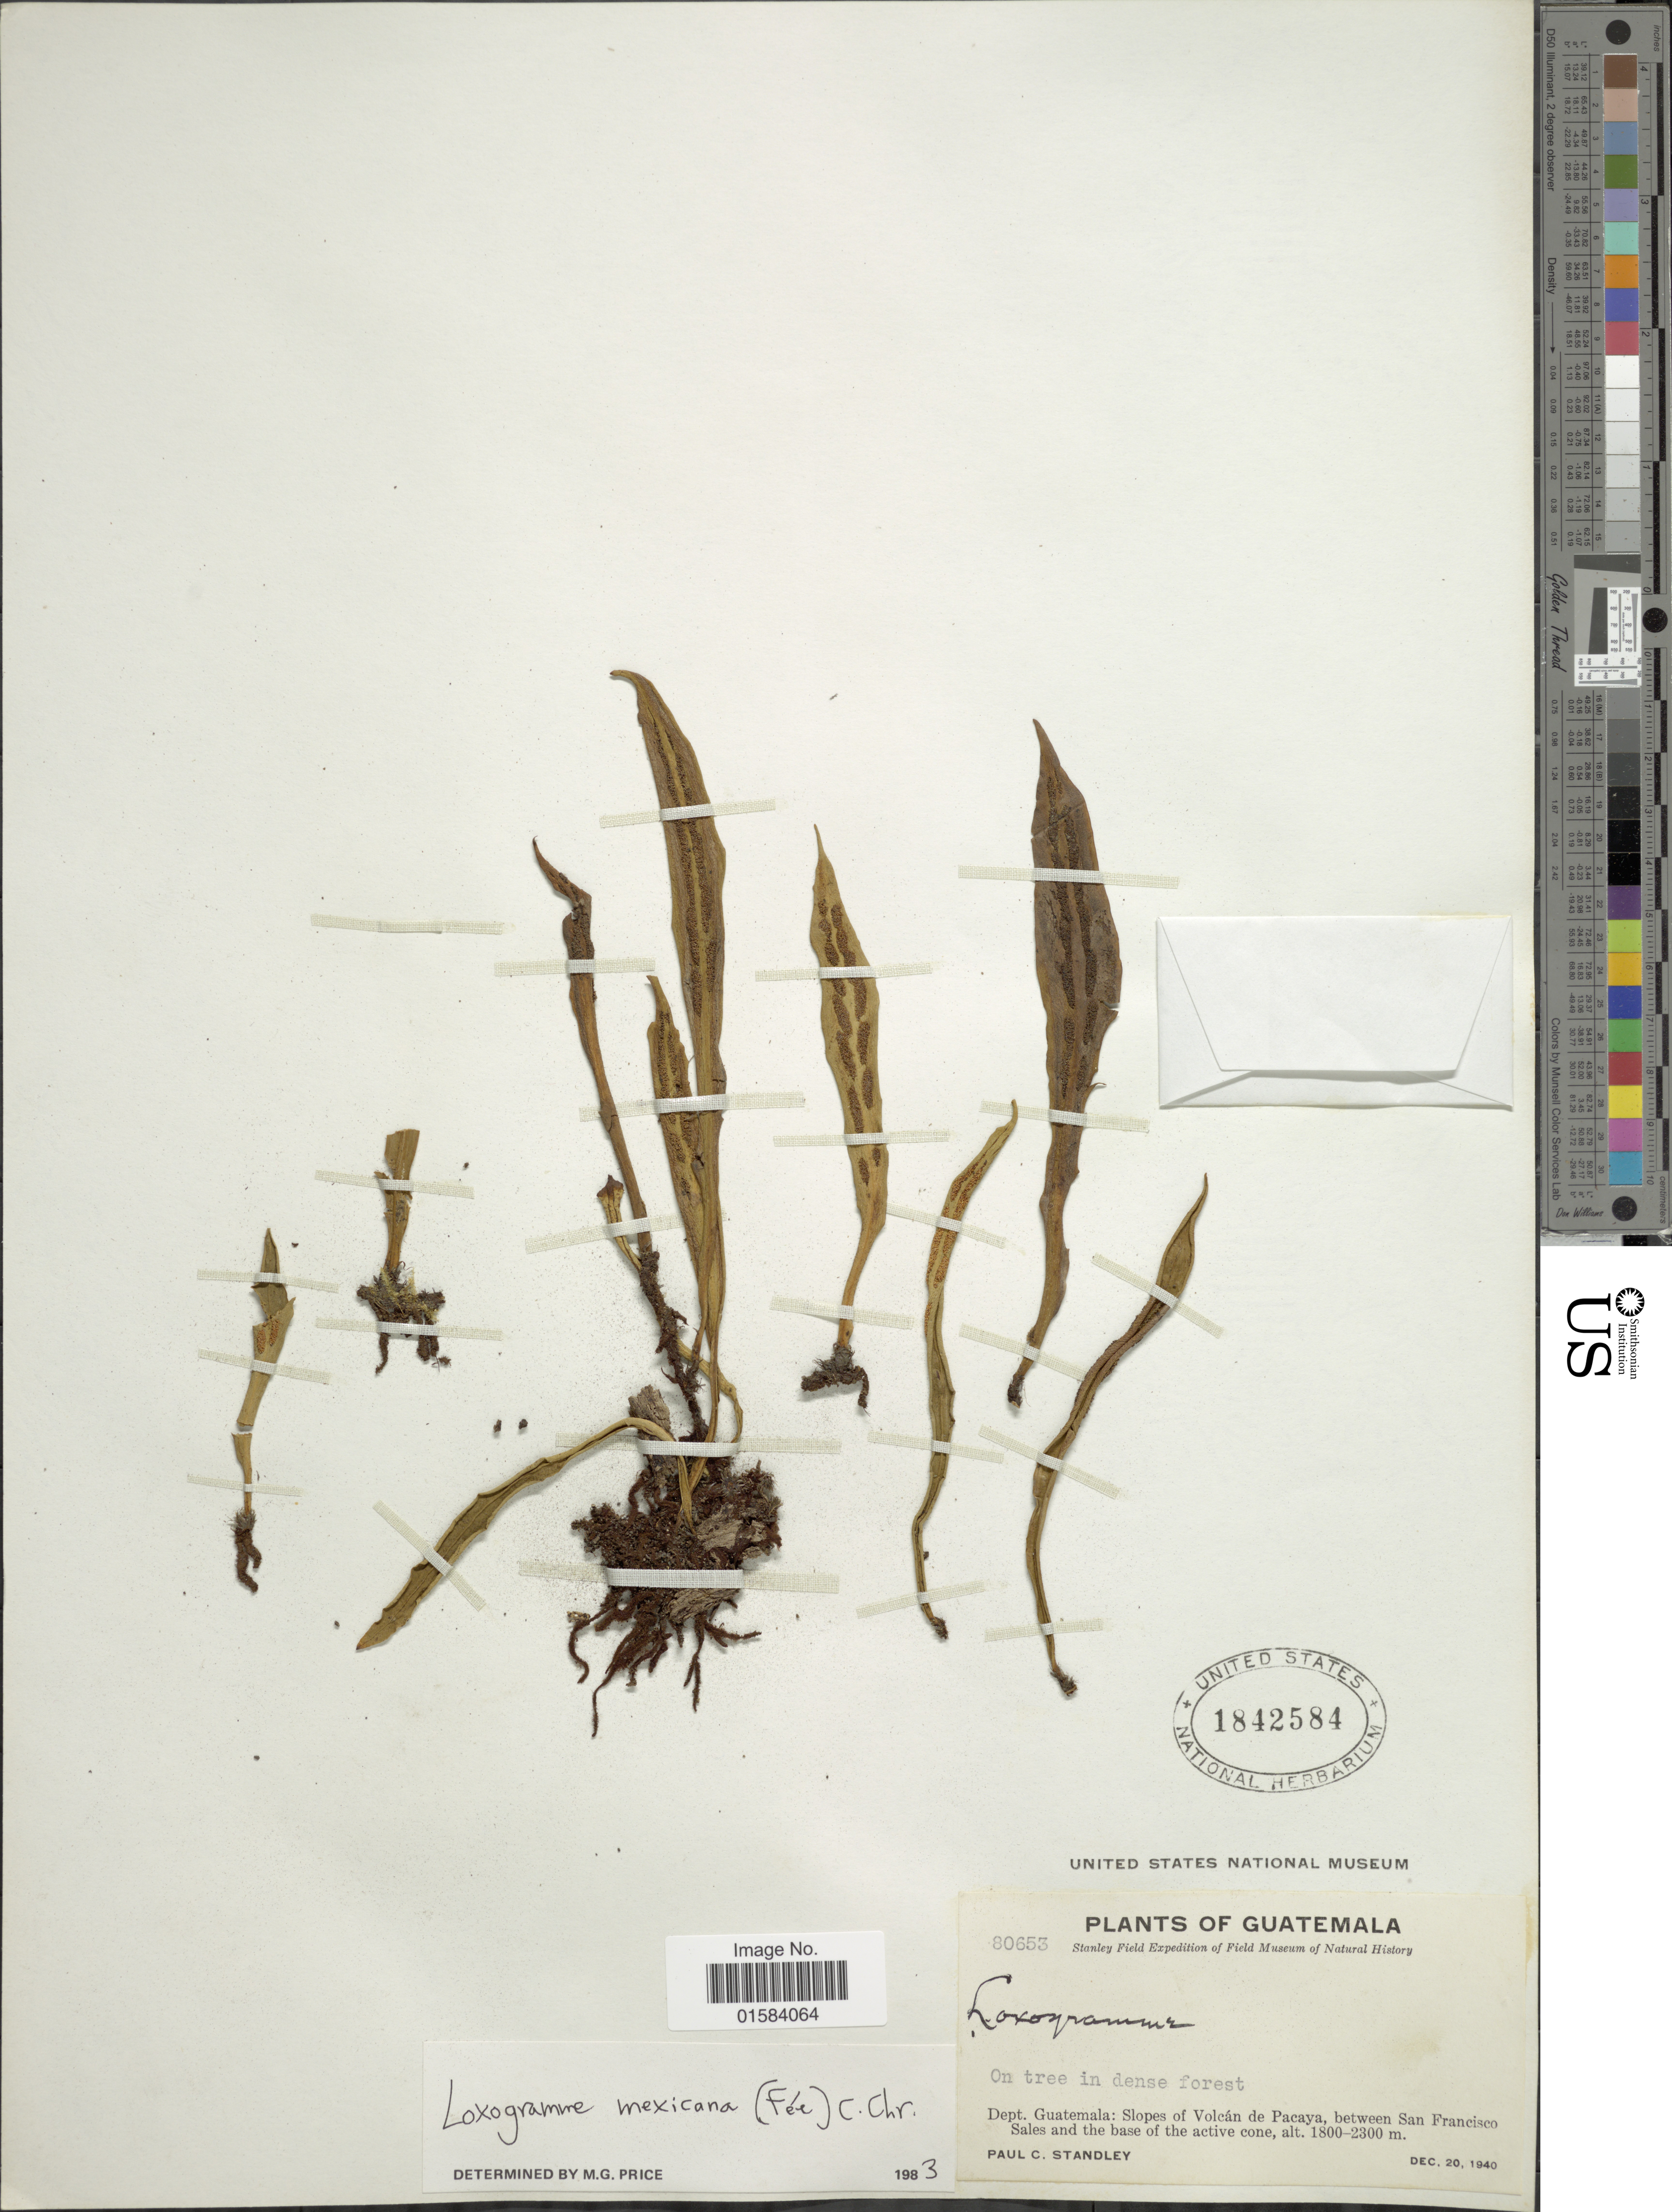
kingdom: Plantae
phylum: Tracheophyta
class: Polypodiopsida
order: Polypodiales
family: Polypodiaceae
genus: Loxogramme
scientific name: Loxogramme mexicana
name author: (Fée) C. Chr.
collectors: P. C. Standley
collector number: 80653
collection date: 1940-12-20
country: Guatemala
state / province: Guatemala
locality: Dept. Guatemala: Slopes of Volcán de Pacaya, between San Francisco Sales and the base of the active cone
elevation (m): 1800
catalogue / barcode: US 1842584